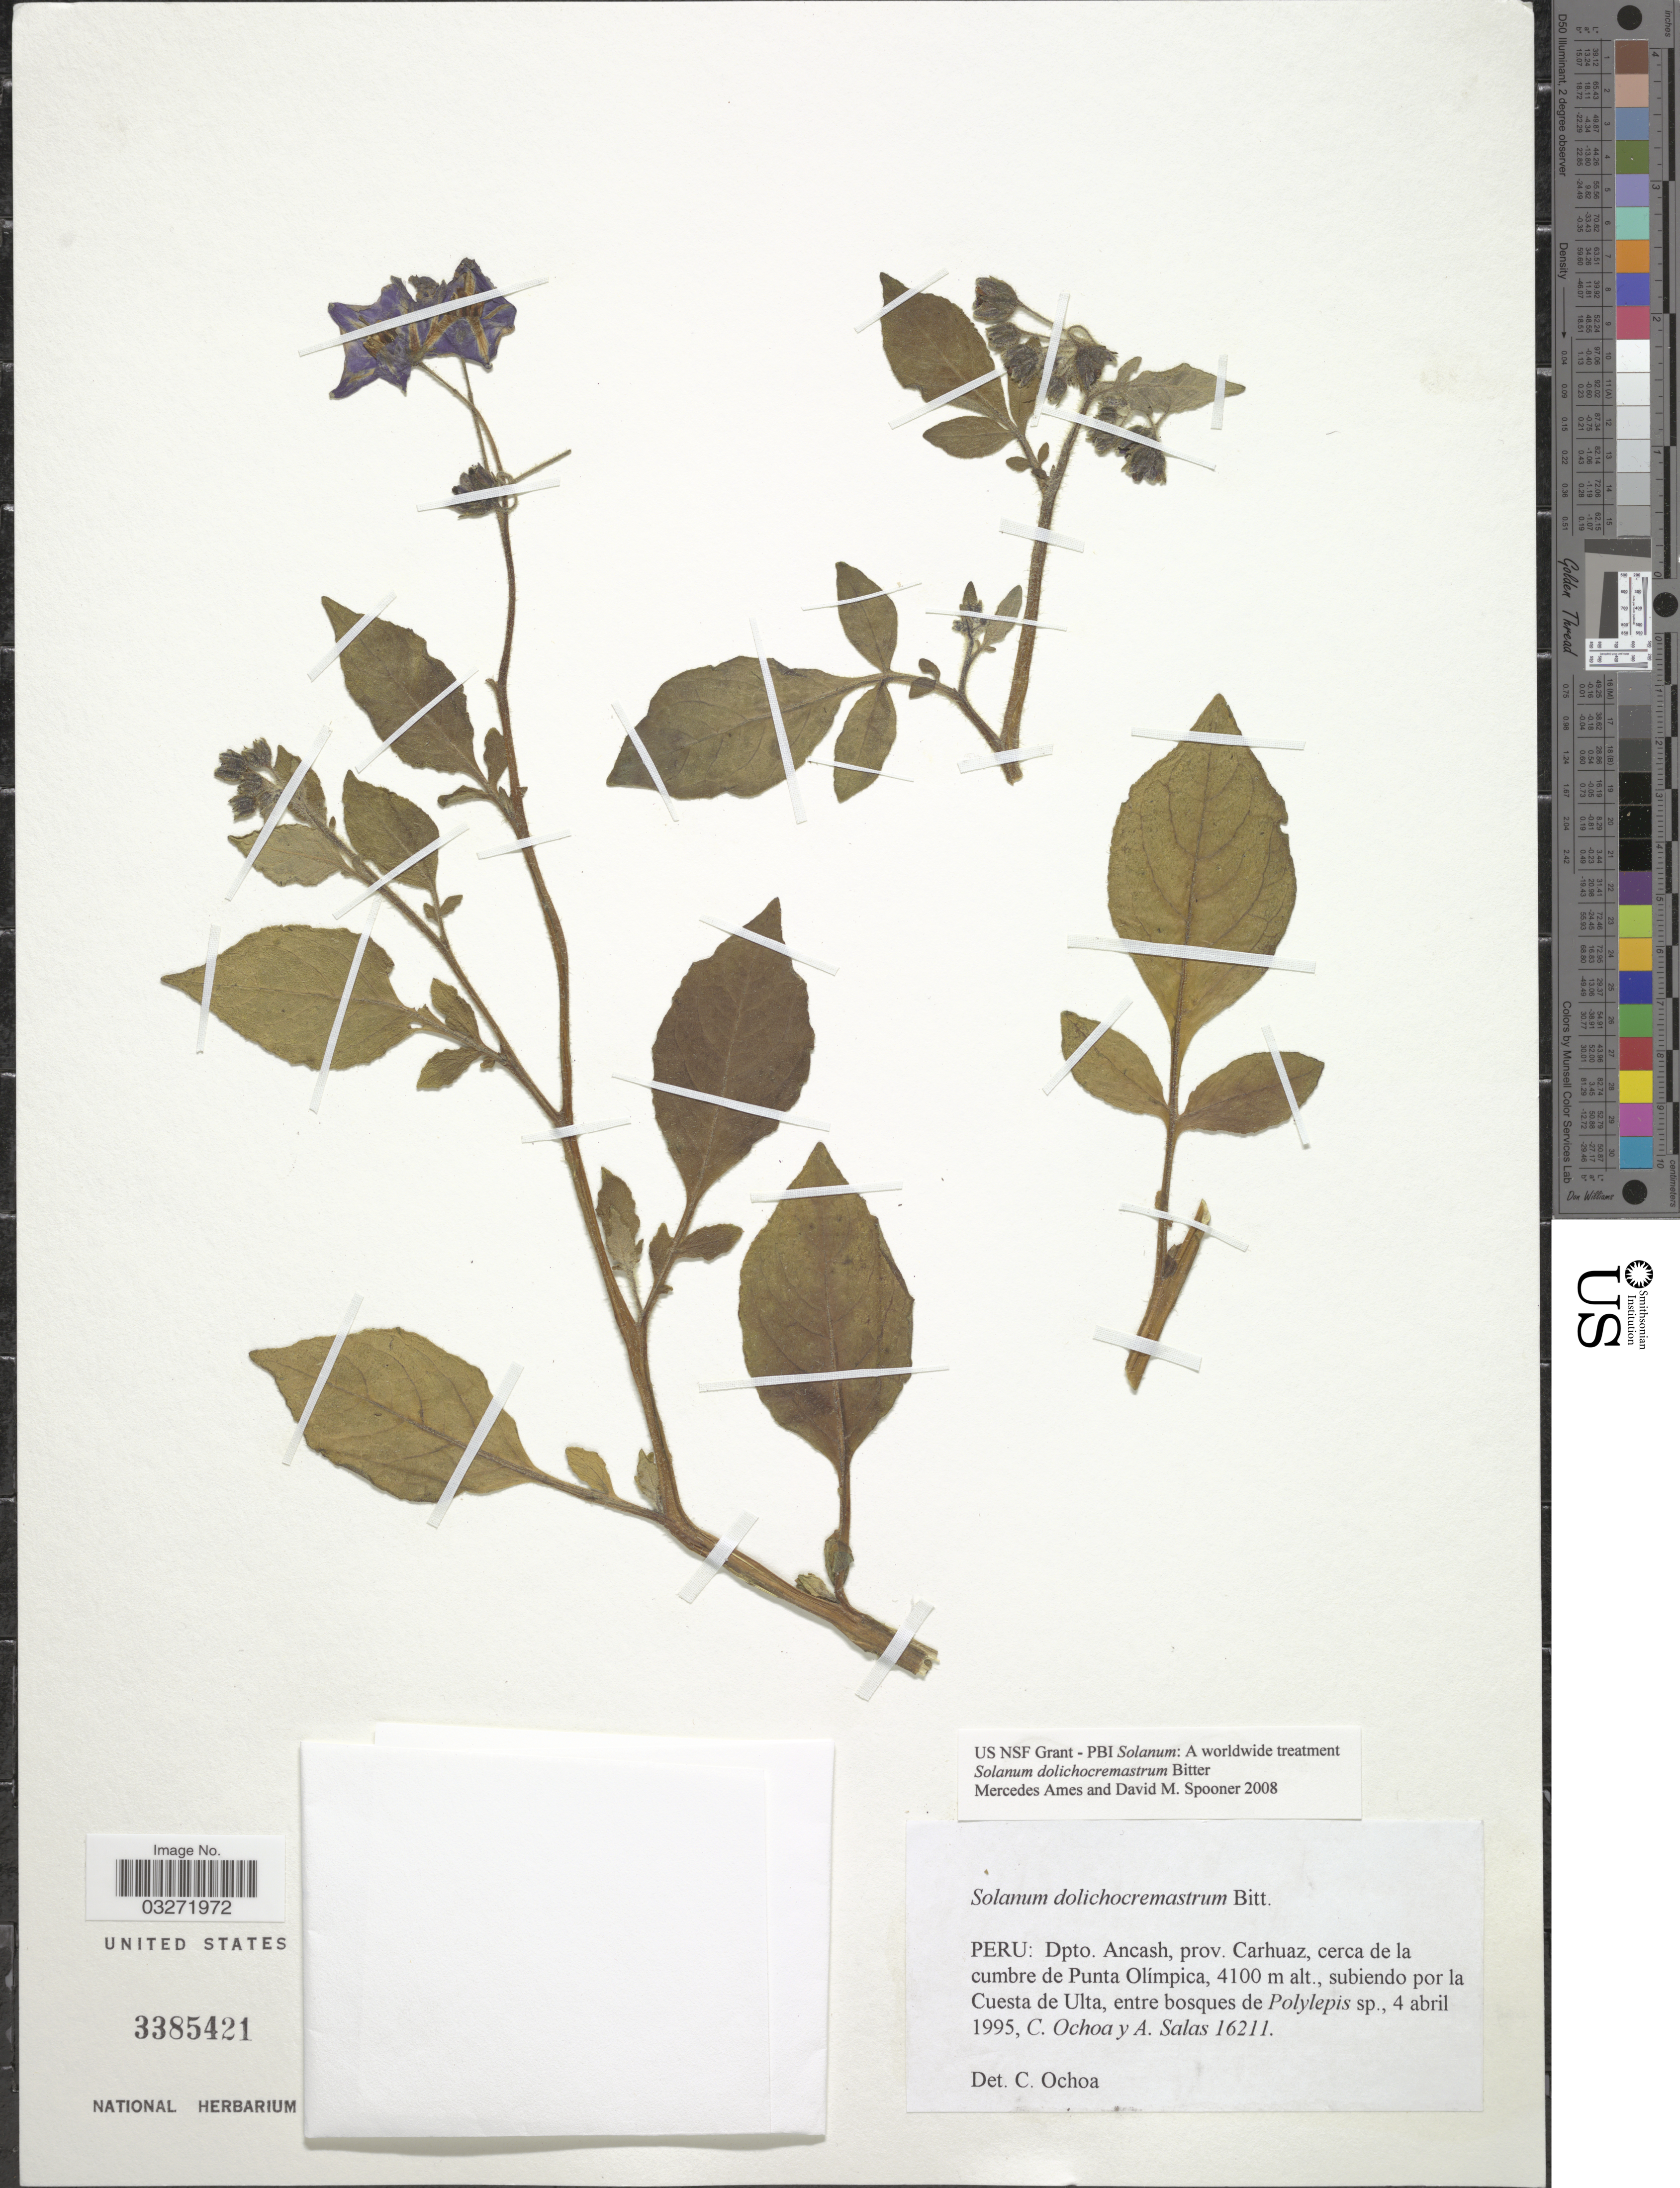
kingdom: Plantae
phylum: Tracheophyta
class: Magnoliopsida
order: Solanales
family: Solanaceae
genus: Solanum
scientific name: Solanum dolichocremastrum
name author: Bitter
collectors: C. Ochoa & A. Salas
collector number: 16211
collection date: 1995-04-04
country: Peru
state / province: Ancash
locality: Dpto. Ancash, prov. Carhuaz, cerca de la cumbre de Punta Olímpica, suebiendo por la Cuesta de Ulta.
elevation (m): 4100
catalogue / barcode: US 3385421